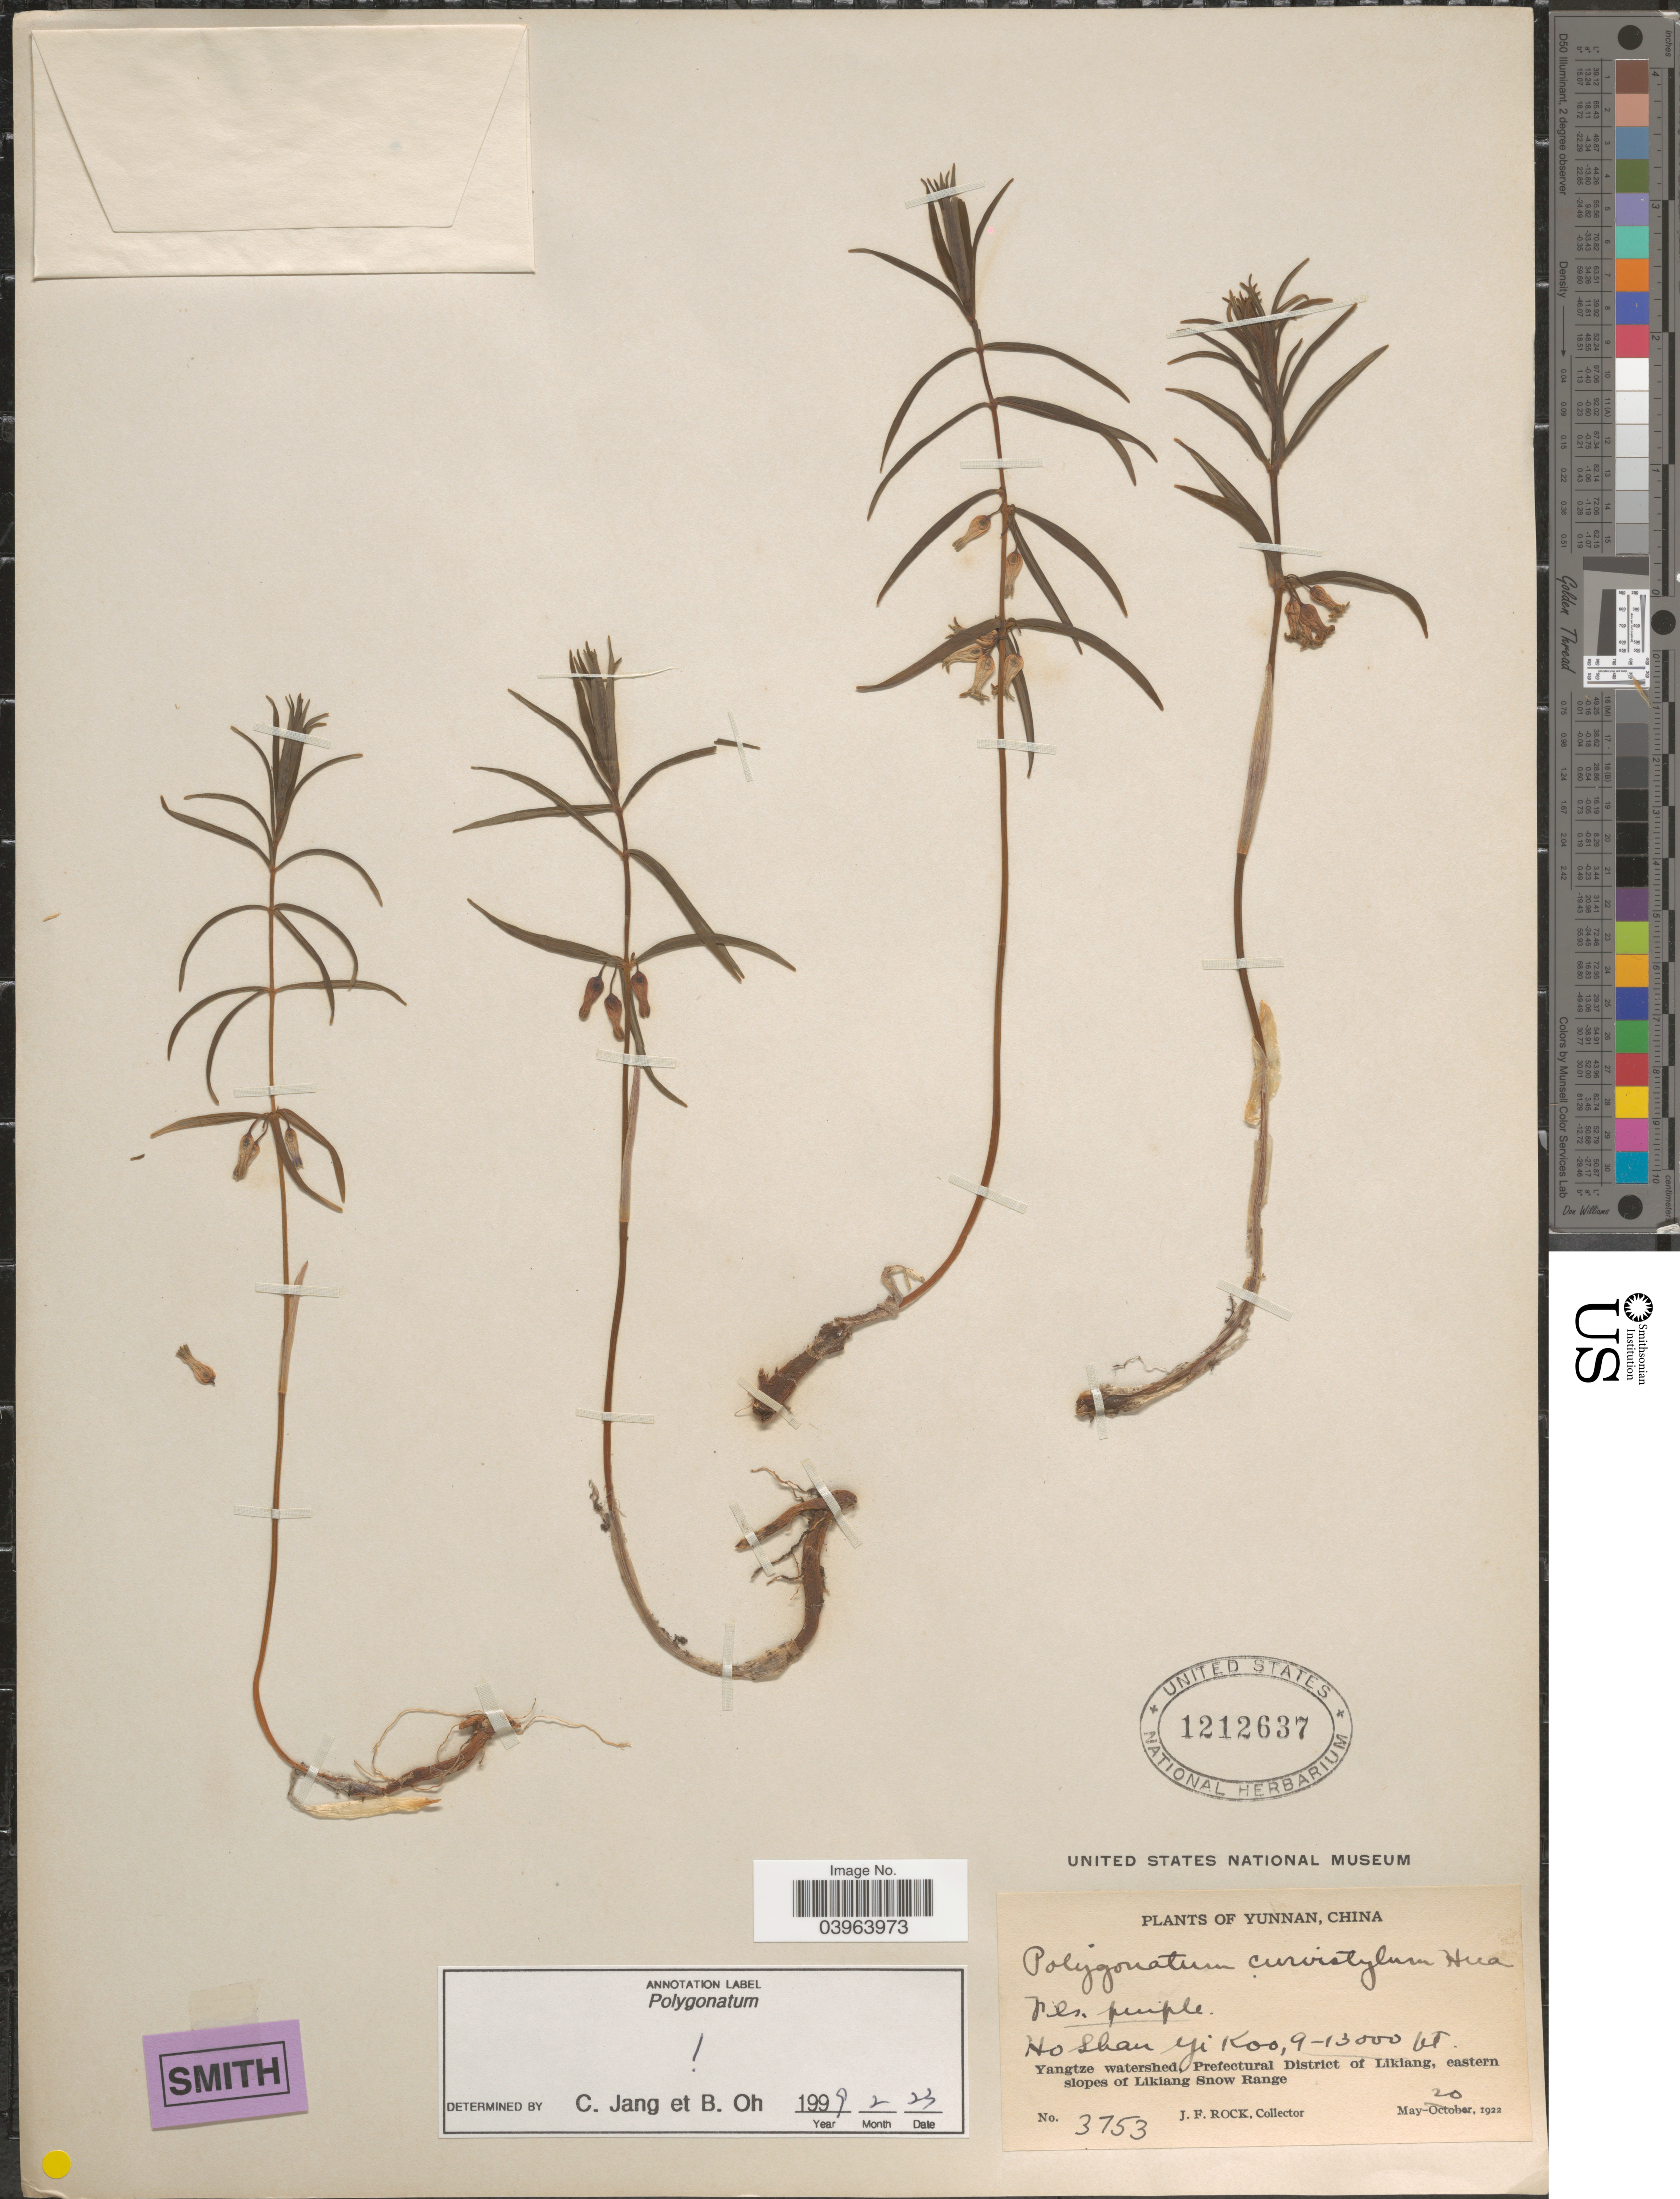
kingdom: Plantae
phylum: Tracheophyta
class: Liliopsida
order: Asparagales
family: Asparagaceae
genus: Polygonatum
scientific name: Polygonatum curvistylum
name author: Hua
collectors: J. Rock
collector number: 3753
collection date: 1922-05-20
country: China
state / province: Yunnan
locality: Ho Shan Yi Koo, Yangtze watershed, Prefectural District of Likiang, eastern slopes of Likiang Snow Range.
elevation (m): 2743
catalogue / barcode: US 1212637